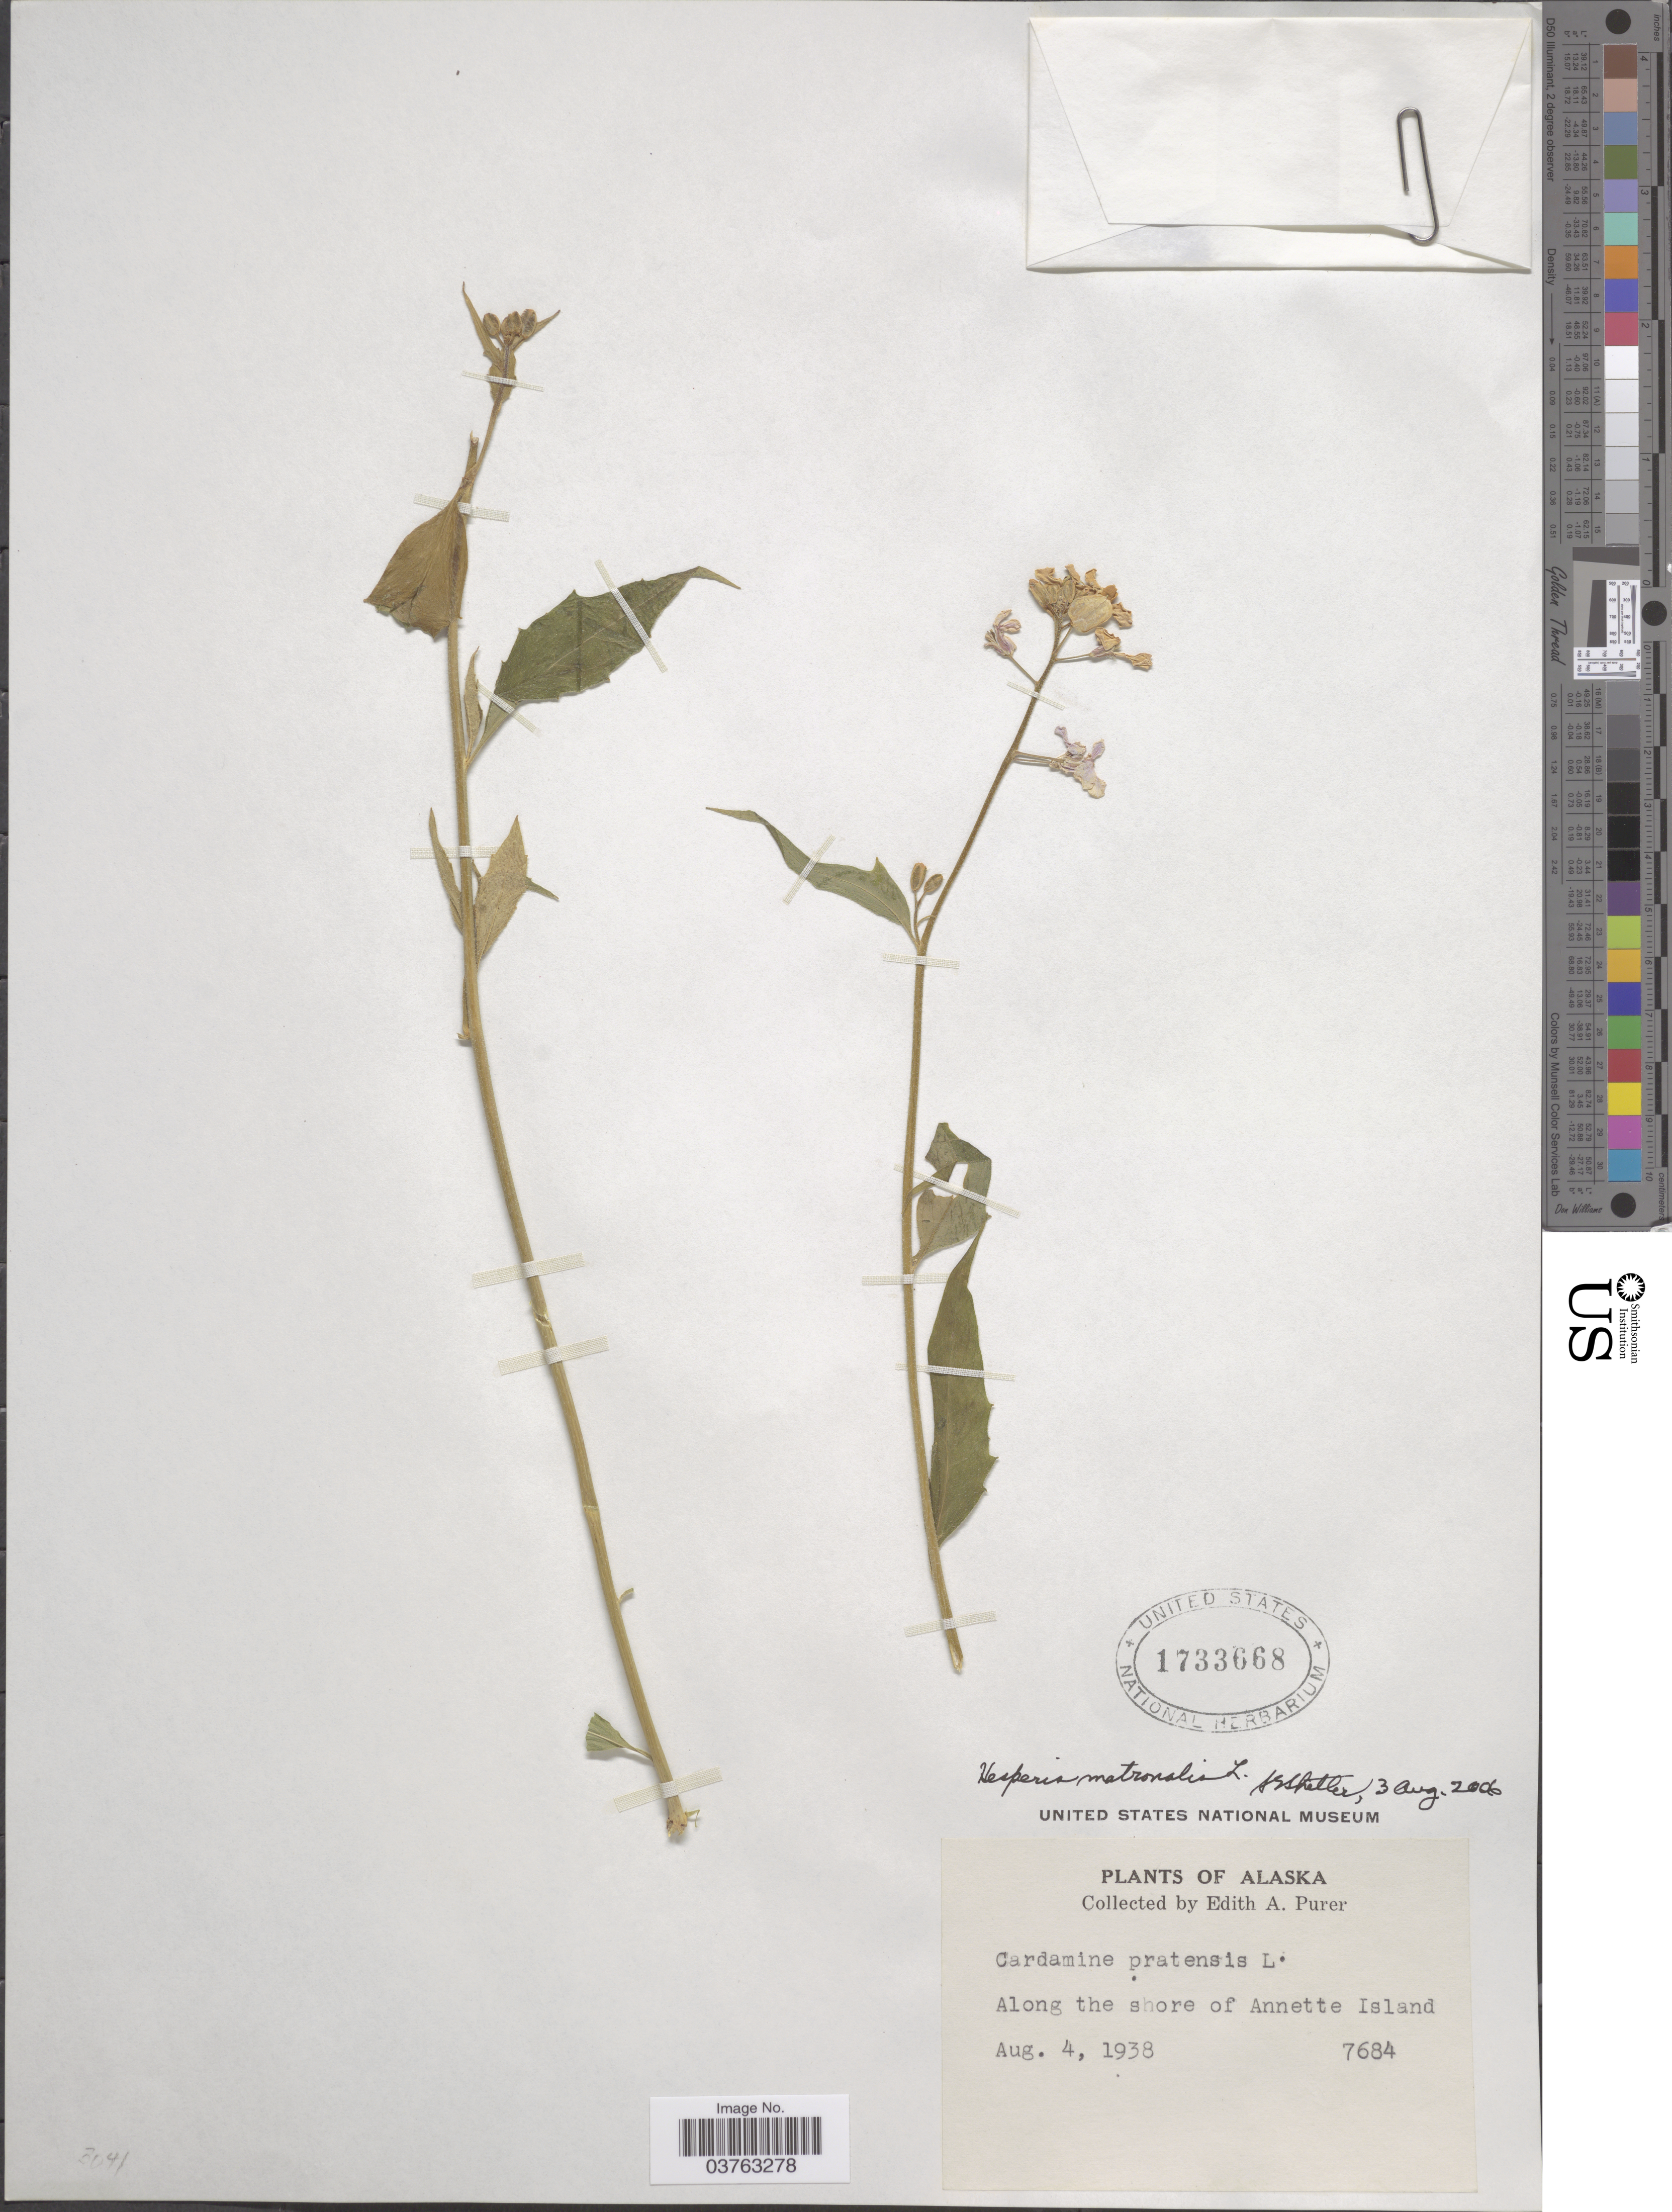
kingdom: Plantae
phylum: Tracheophyta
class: Magnoliopsida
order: Brassicales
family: Brassicaceae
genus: Hesperis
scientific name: Hesperis matronalis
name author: L.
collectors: E. Purer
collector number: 7684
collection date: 1938-08-04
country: United States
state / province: Alaska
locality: Along the shore of Annette Island.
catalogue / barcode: US 1733668